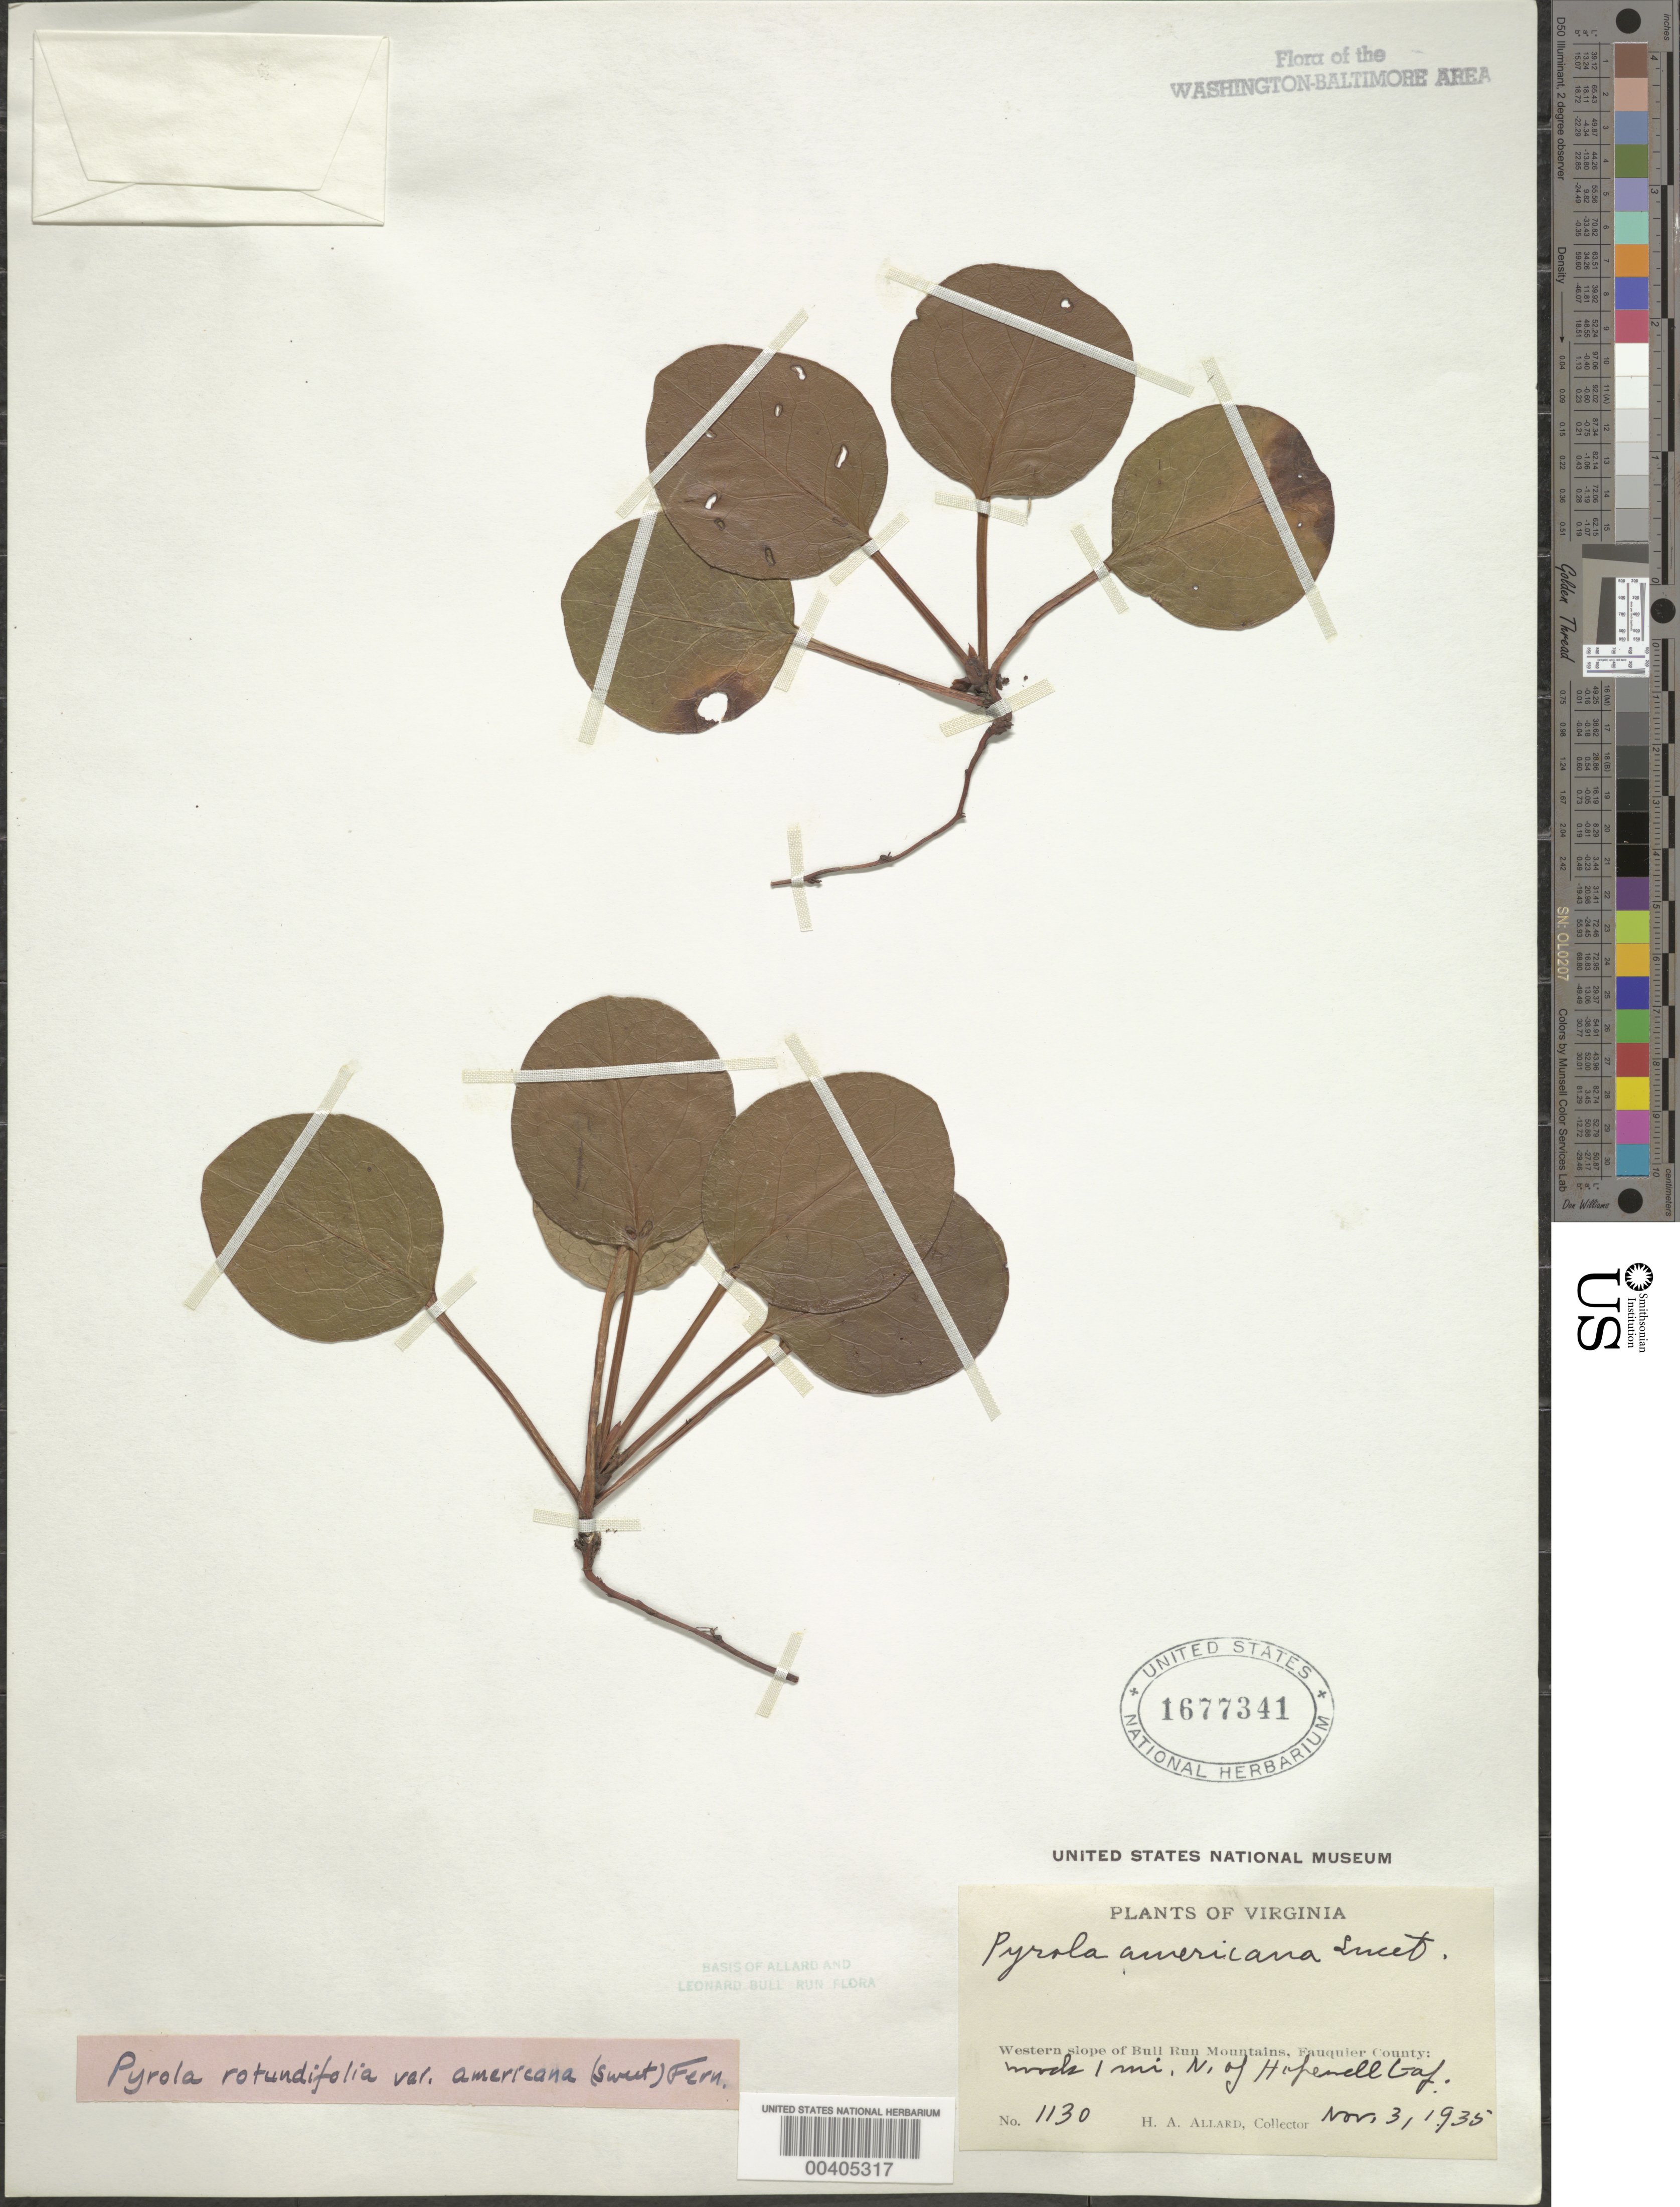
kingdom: Plantae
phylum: Tracheophyta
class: Magnoliopsida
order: Ericales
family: Ericaceae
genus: Pyrola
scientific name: Pyrola rotundifolia var. americana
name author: L.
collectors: H. A. Allard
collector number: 1130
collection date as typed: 03 Nov 1935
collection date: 1935-11-03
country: United States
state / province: Virginia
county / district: Fauquier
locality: North of Hopewell Gap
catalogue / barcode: US 1677341